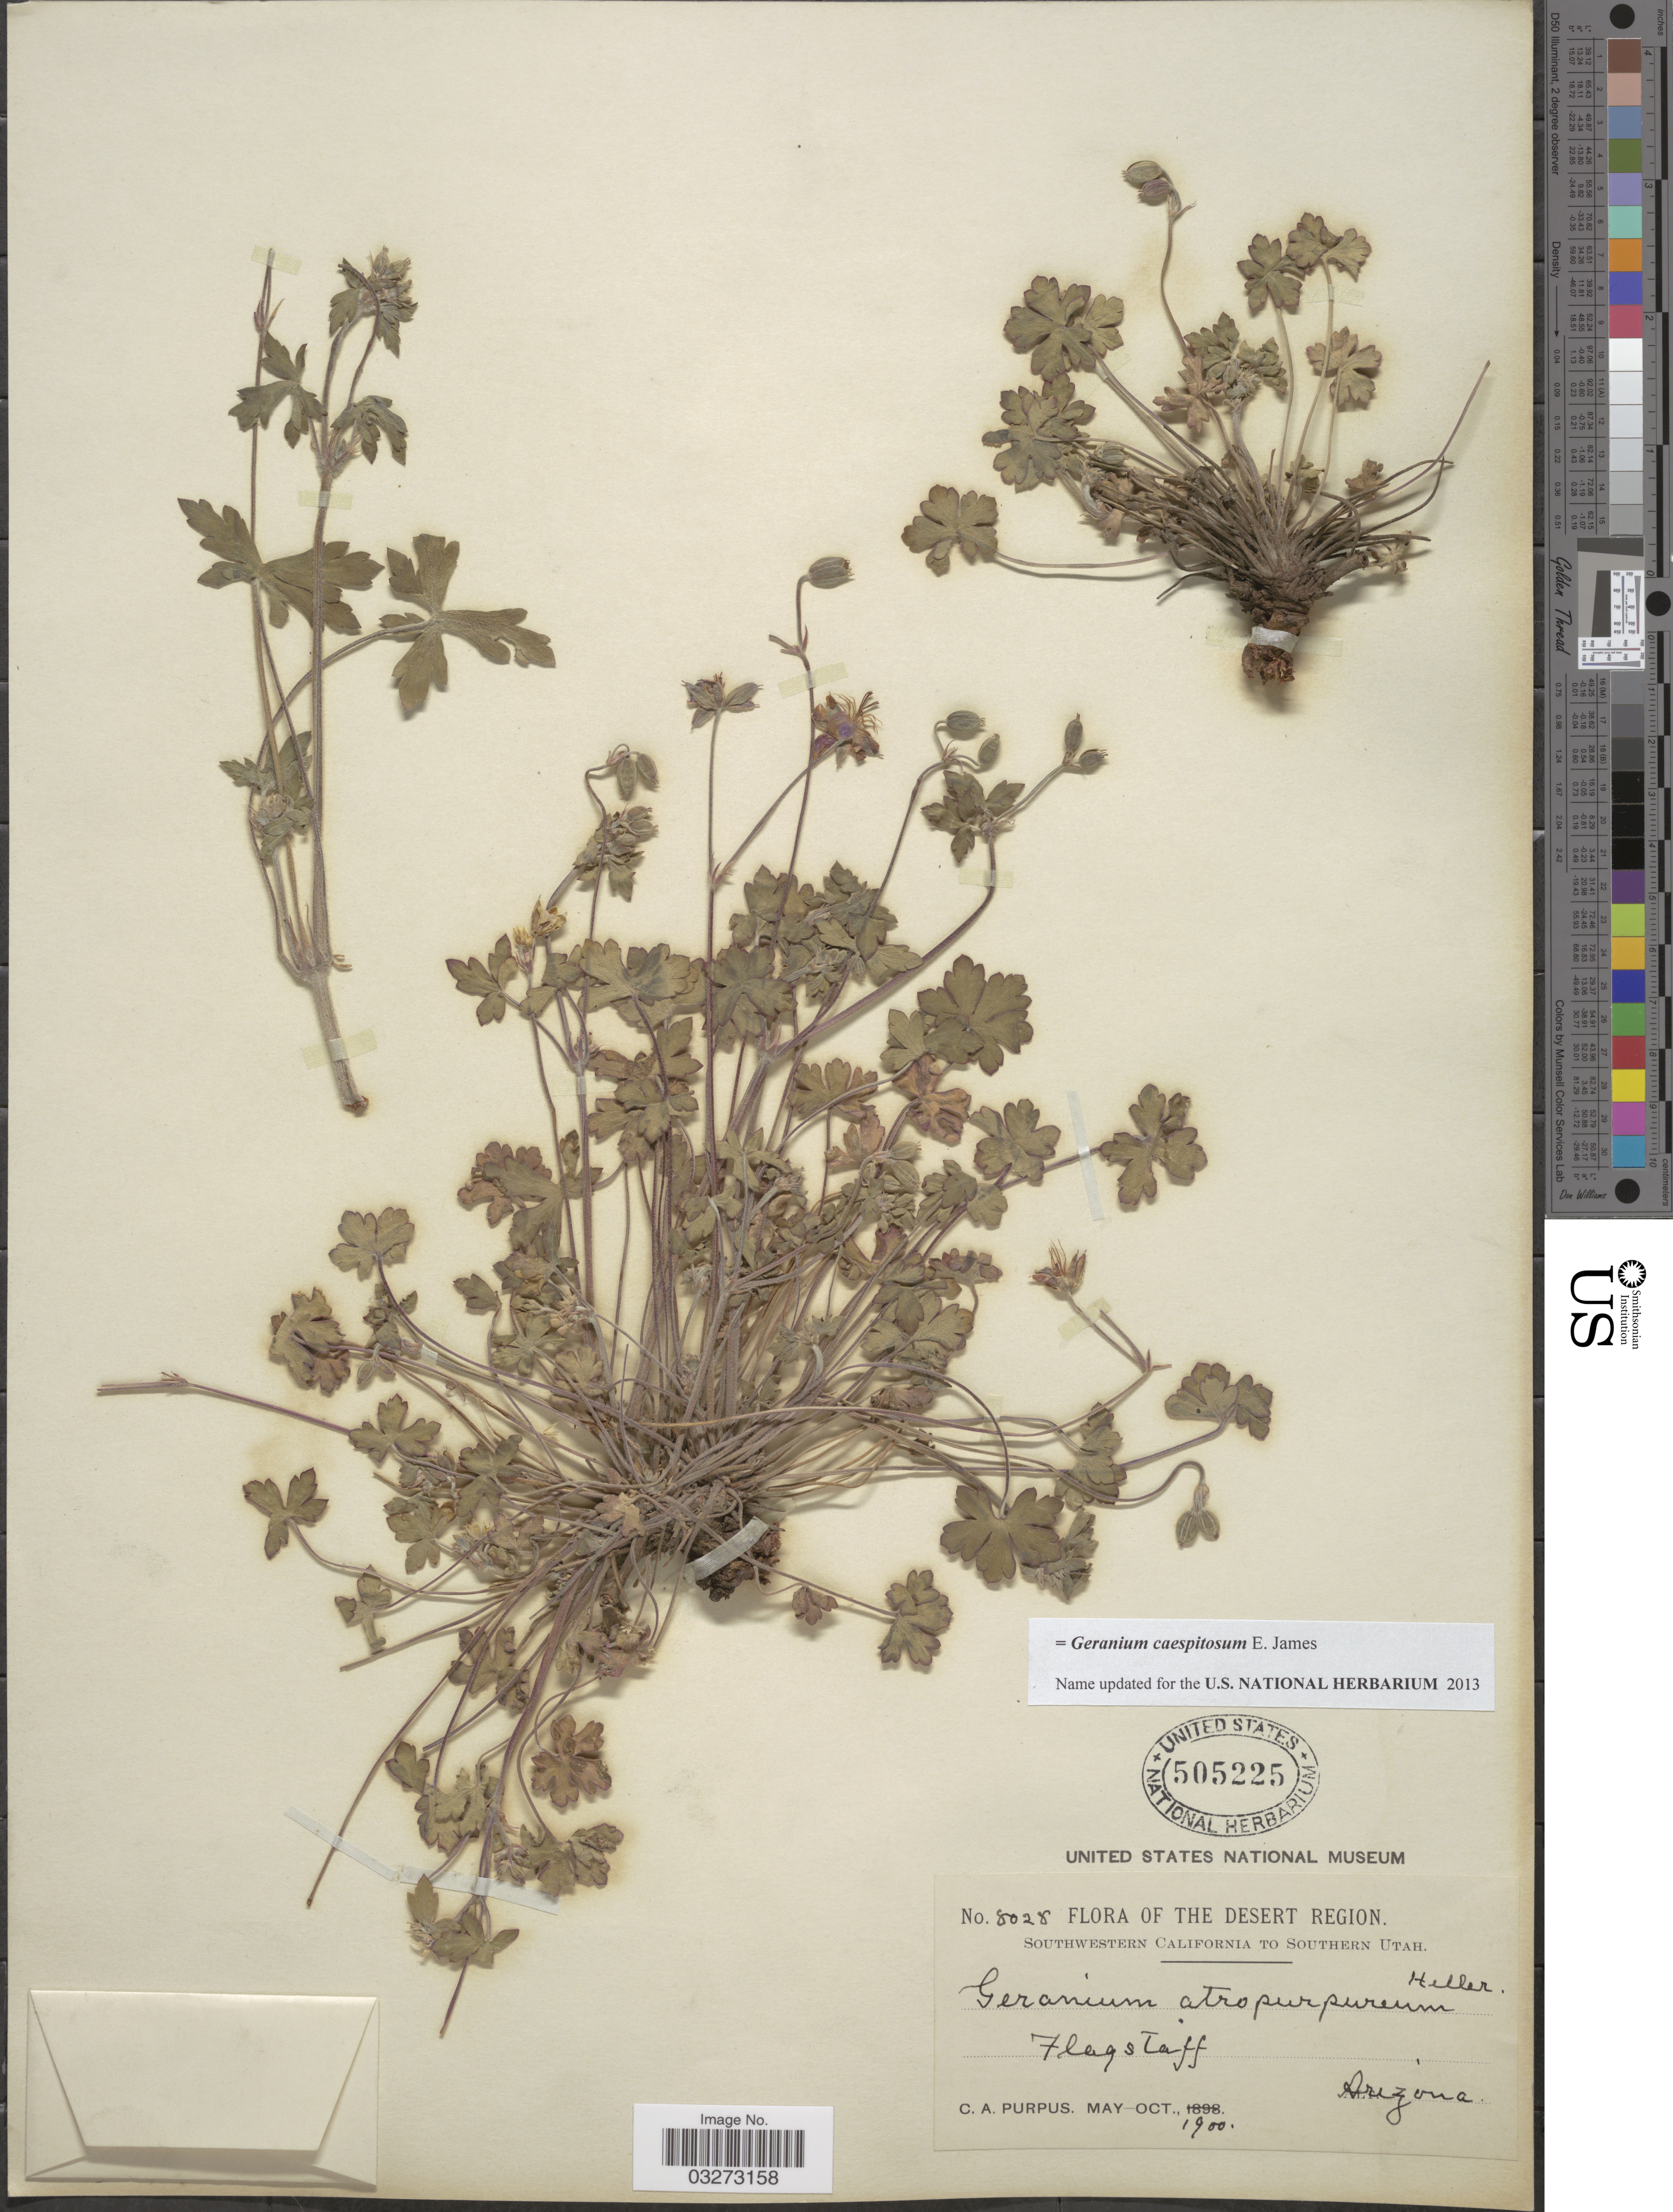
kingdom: Plantae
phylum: Tracheophyta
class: Magnoliopsida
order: Geraniales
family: Geraniaceae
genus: Geranium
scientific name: Geranium caespitosum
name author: E. James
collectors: C. A. Purpus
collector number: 8028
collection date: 1900-05/1900-10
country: United States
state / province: Arizona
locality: The Desert Region, Flagstaff.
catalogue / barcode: US 505225